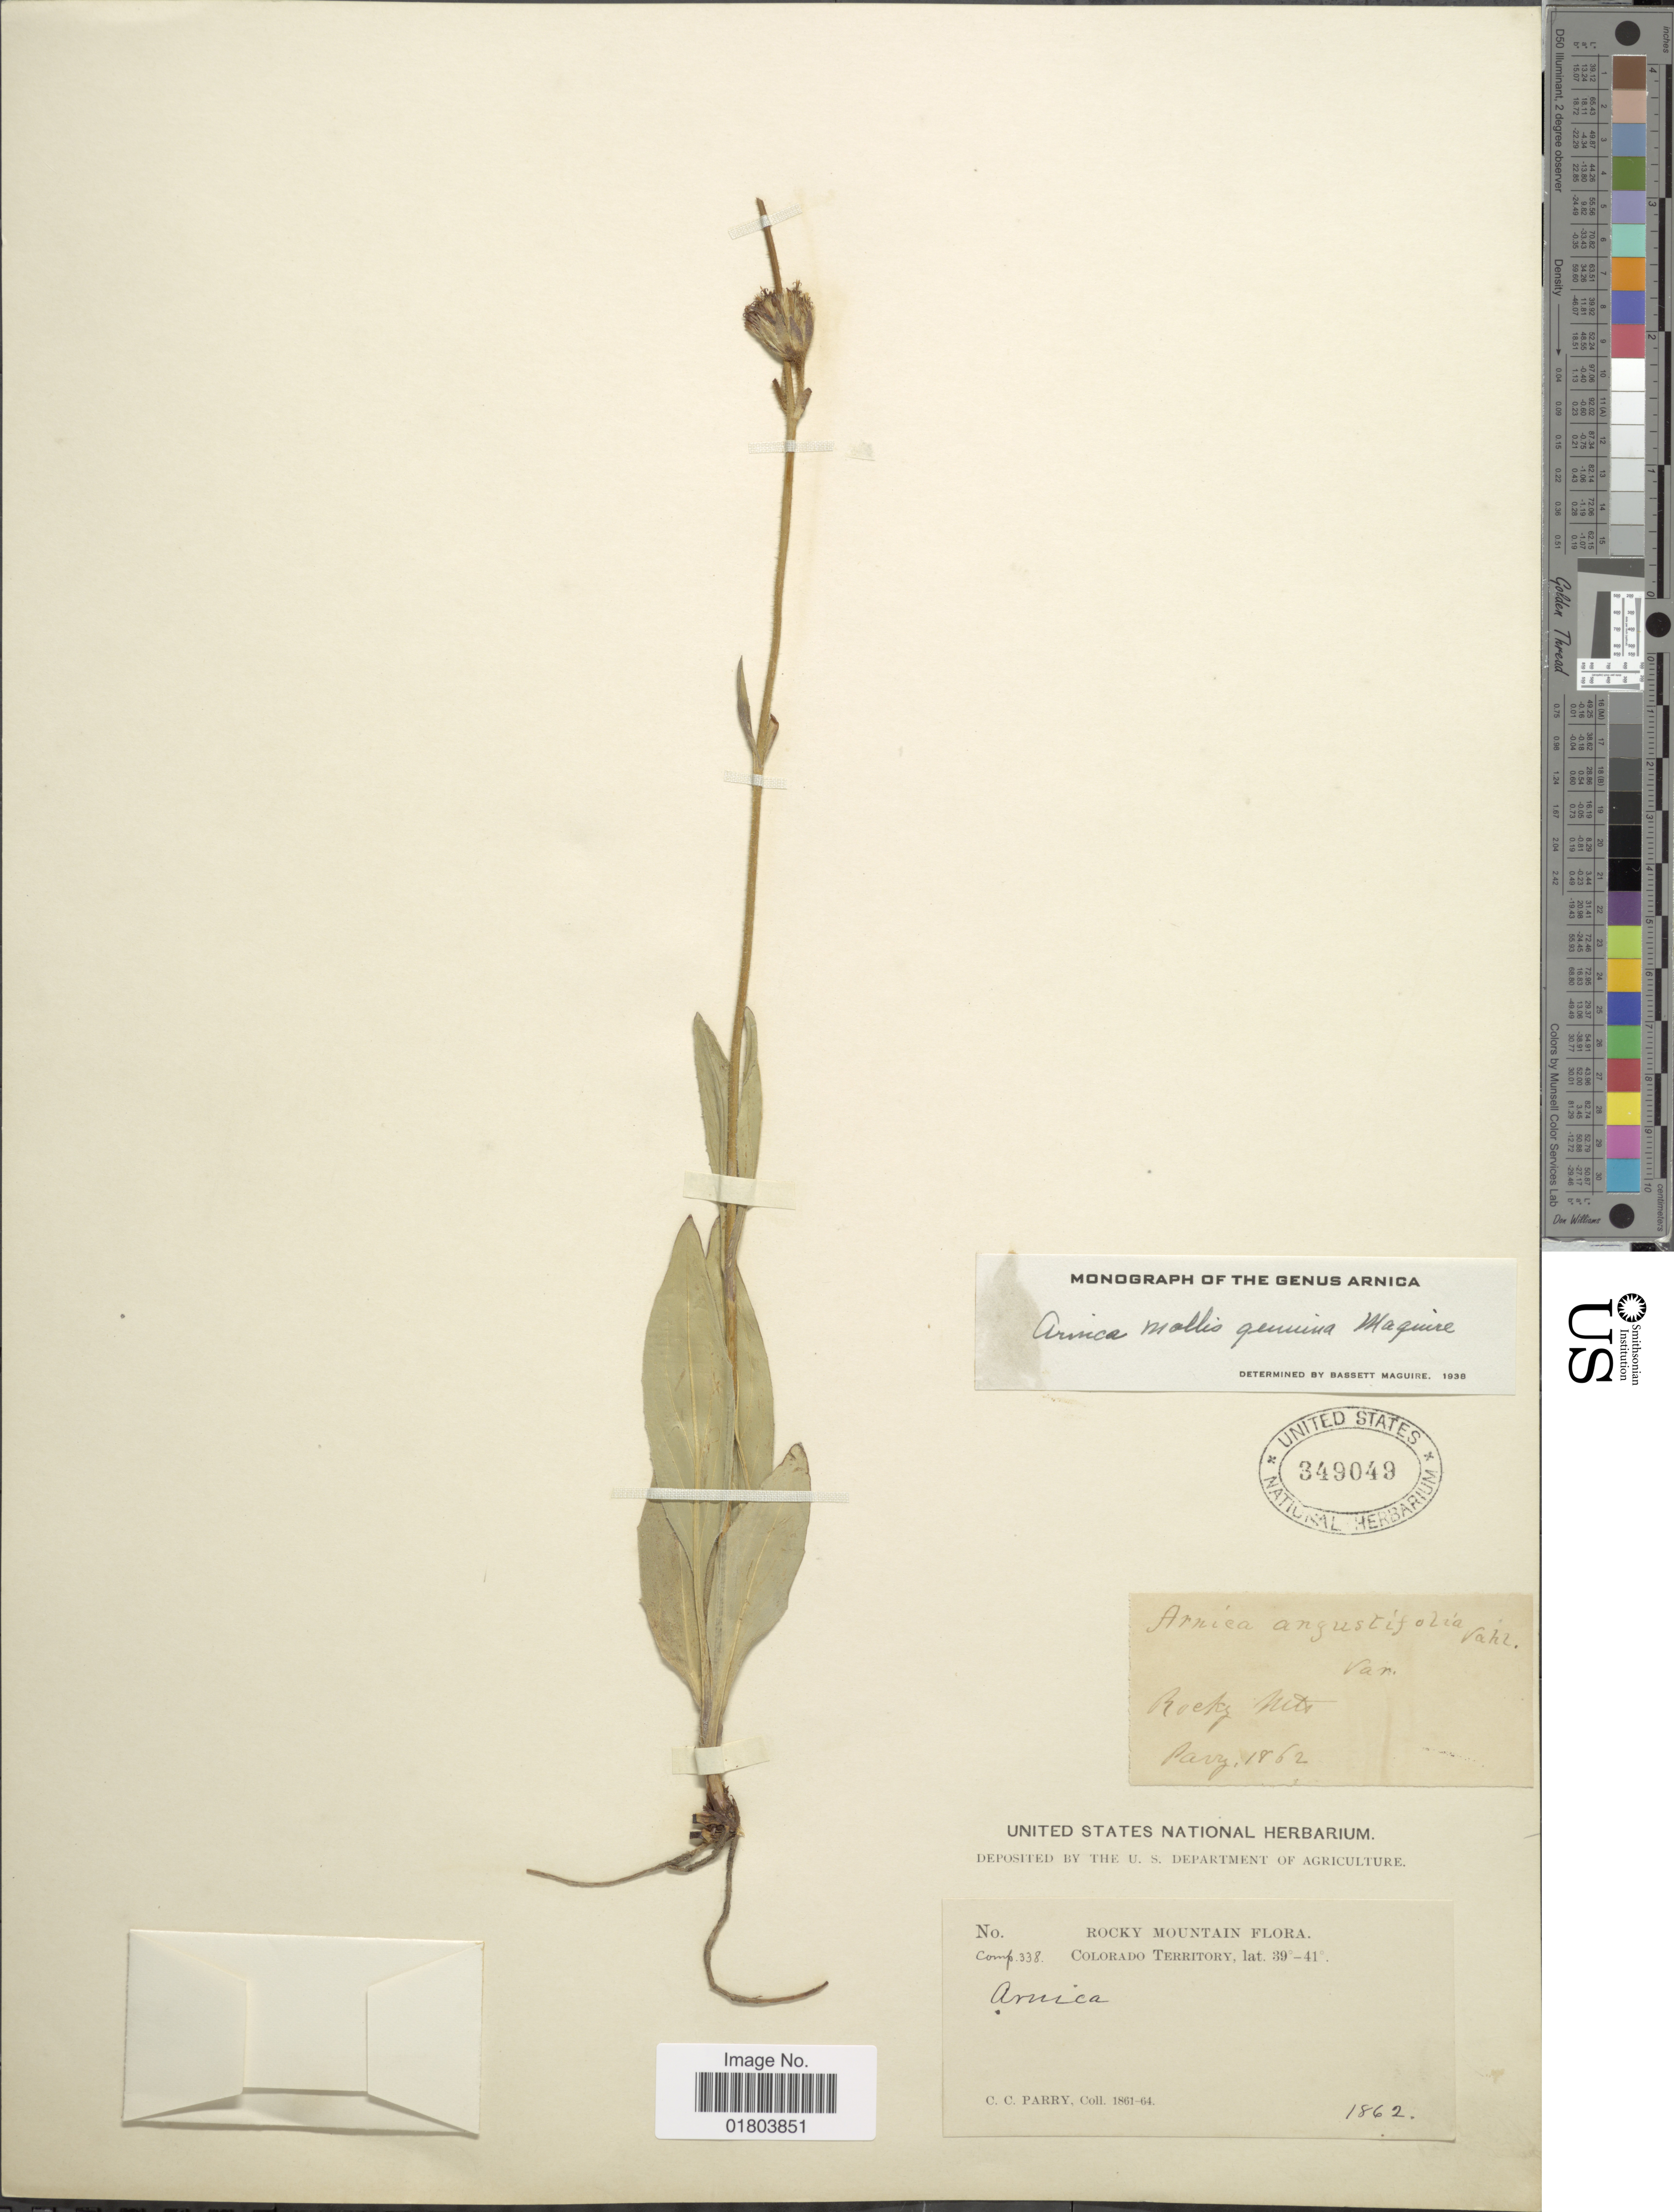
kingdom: Plantae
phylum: Tracheophyta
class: Magnoliopsida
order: Asterales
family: Asteraceae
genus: Arnica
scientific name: Arnica mollis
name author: Hook.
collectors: C. C. Parry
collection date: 1862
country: United States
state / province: Colorado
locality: Rocky Mountain, Colorado Territory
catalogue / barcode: US 349049